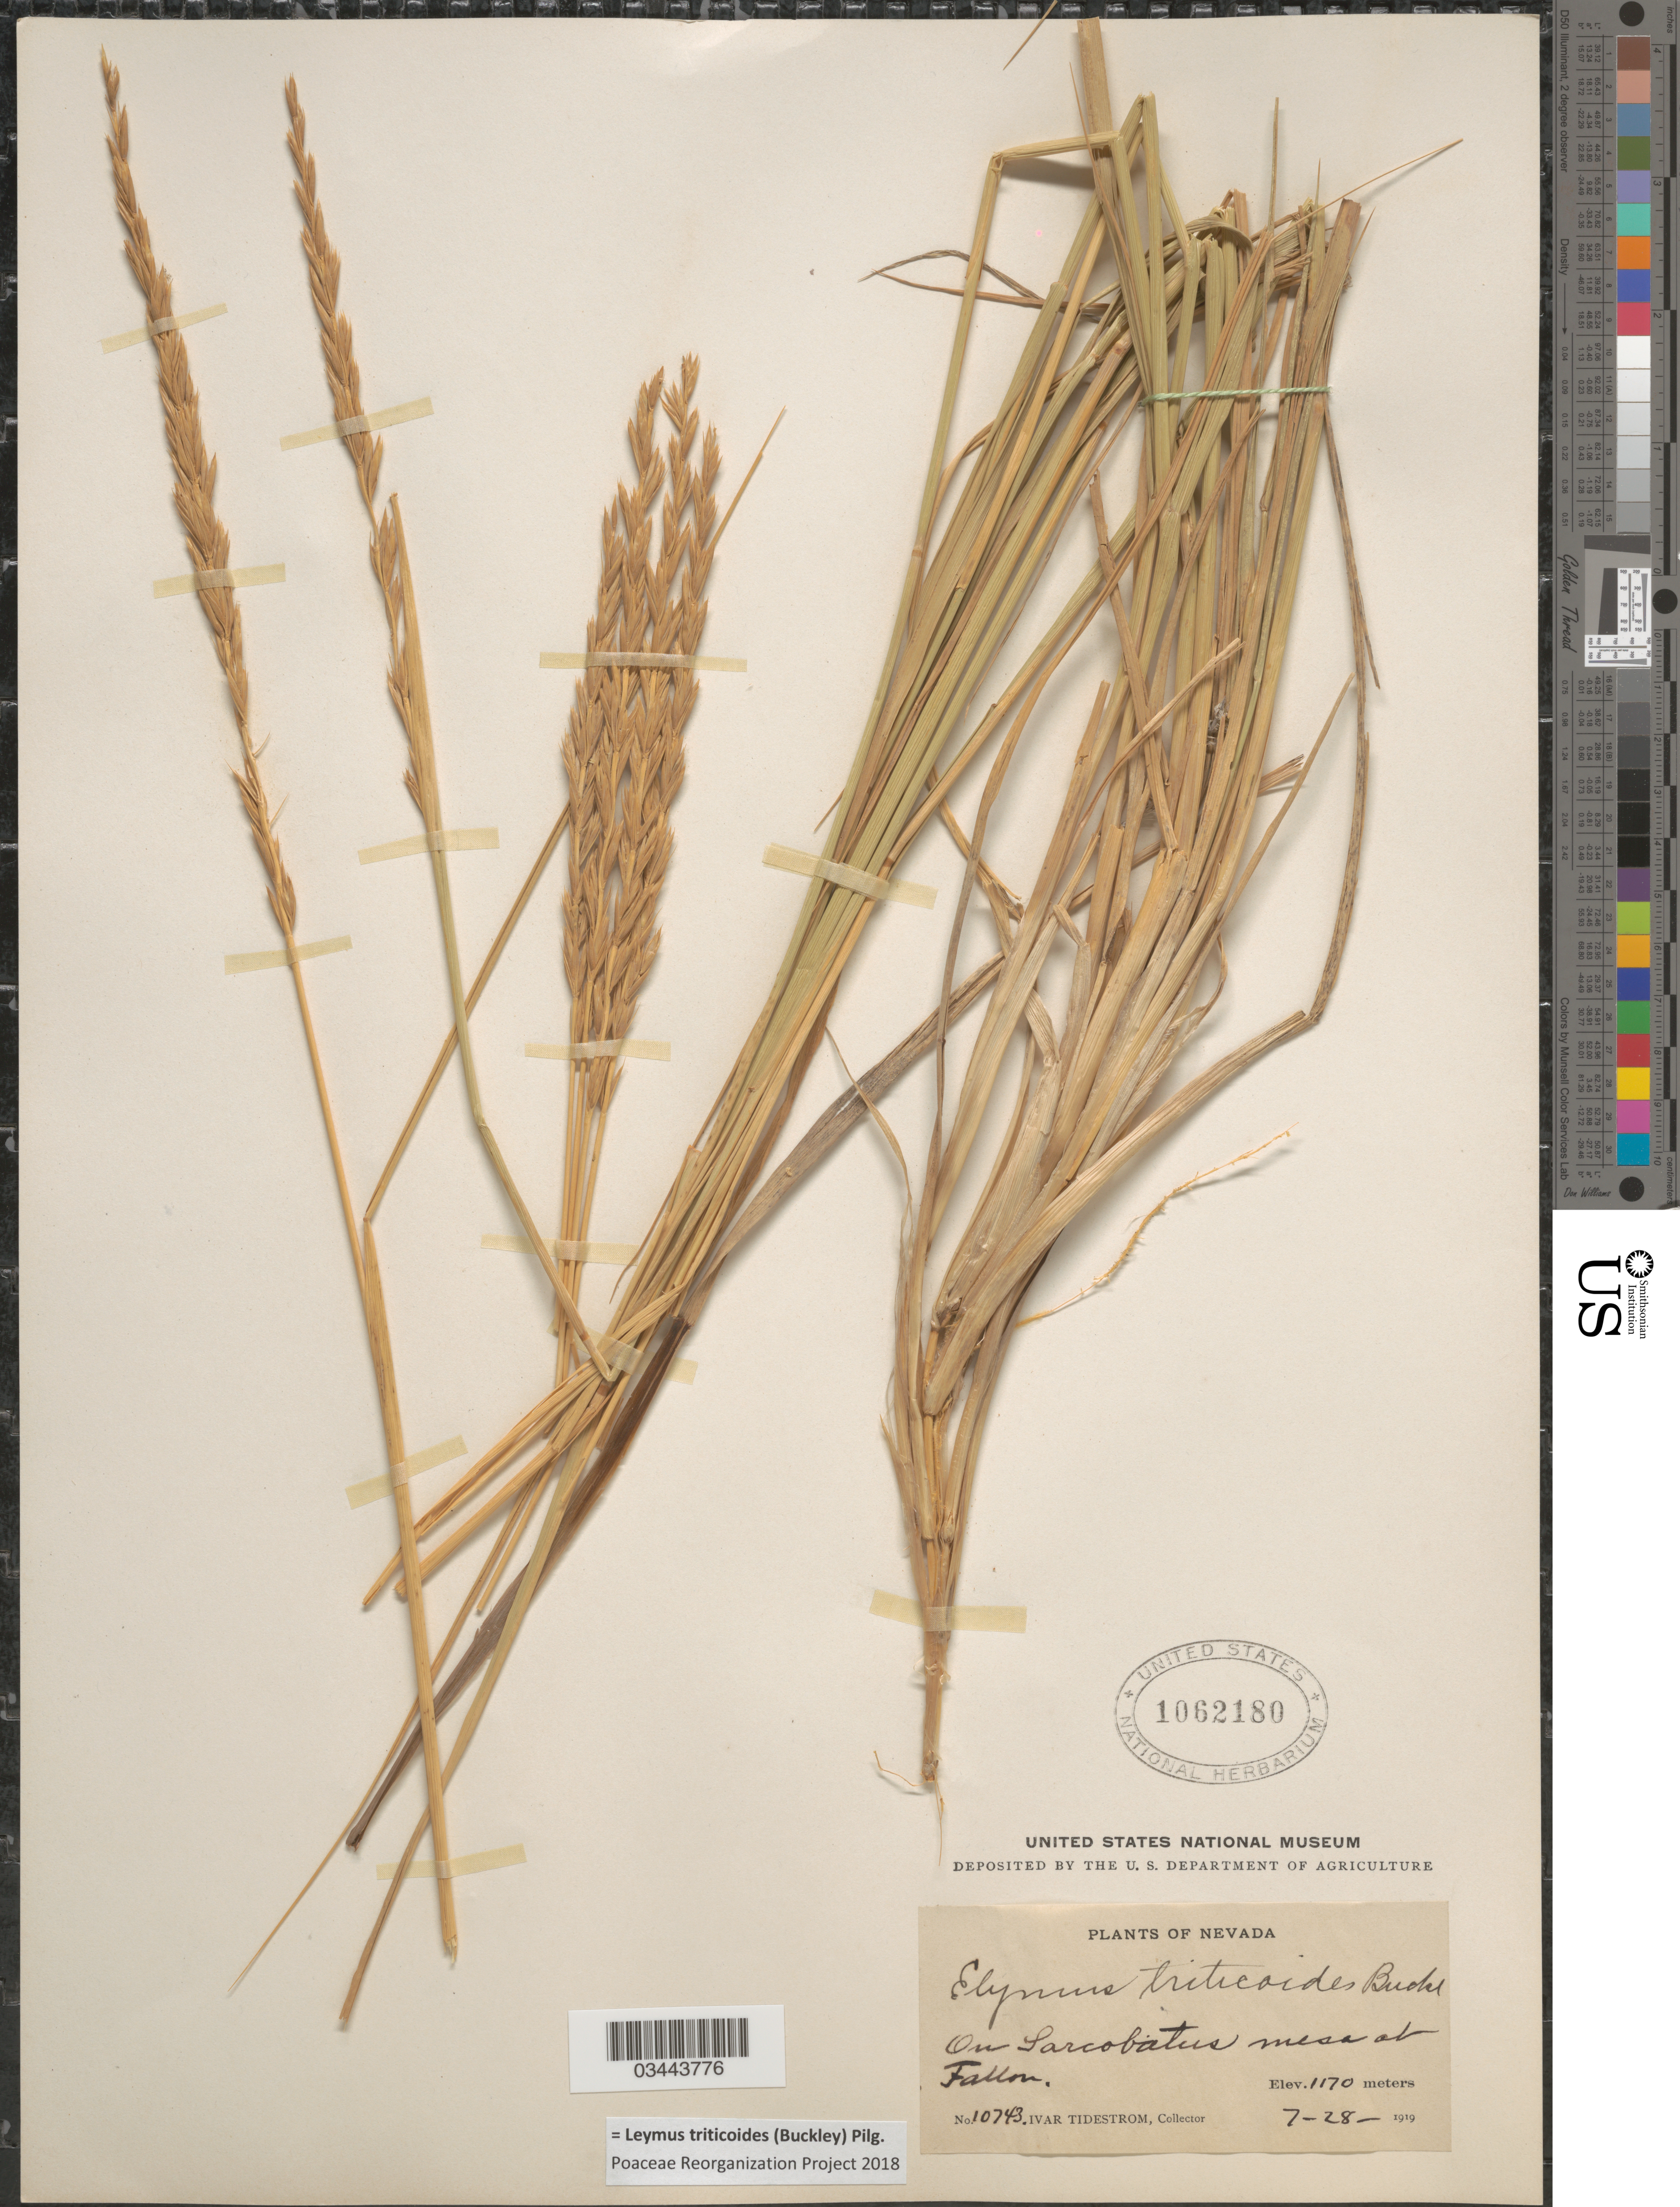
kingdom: Plantae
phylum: Tracheophyta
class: Liliopsida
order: Poales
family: Poaceae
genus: Leymus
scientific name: Leymus triticoides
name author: (Buckley) Pilg.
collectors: I. F. Tidestrom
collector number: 10743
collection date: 1919-07-28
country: United States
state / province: Nevada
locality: On Sarcobatus mesa at Fallon.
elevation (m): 1170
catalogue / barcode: US 1062180